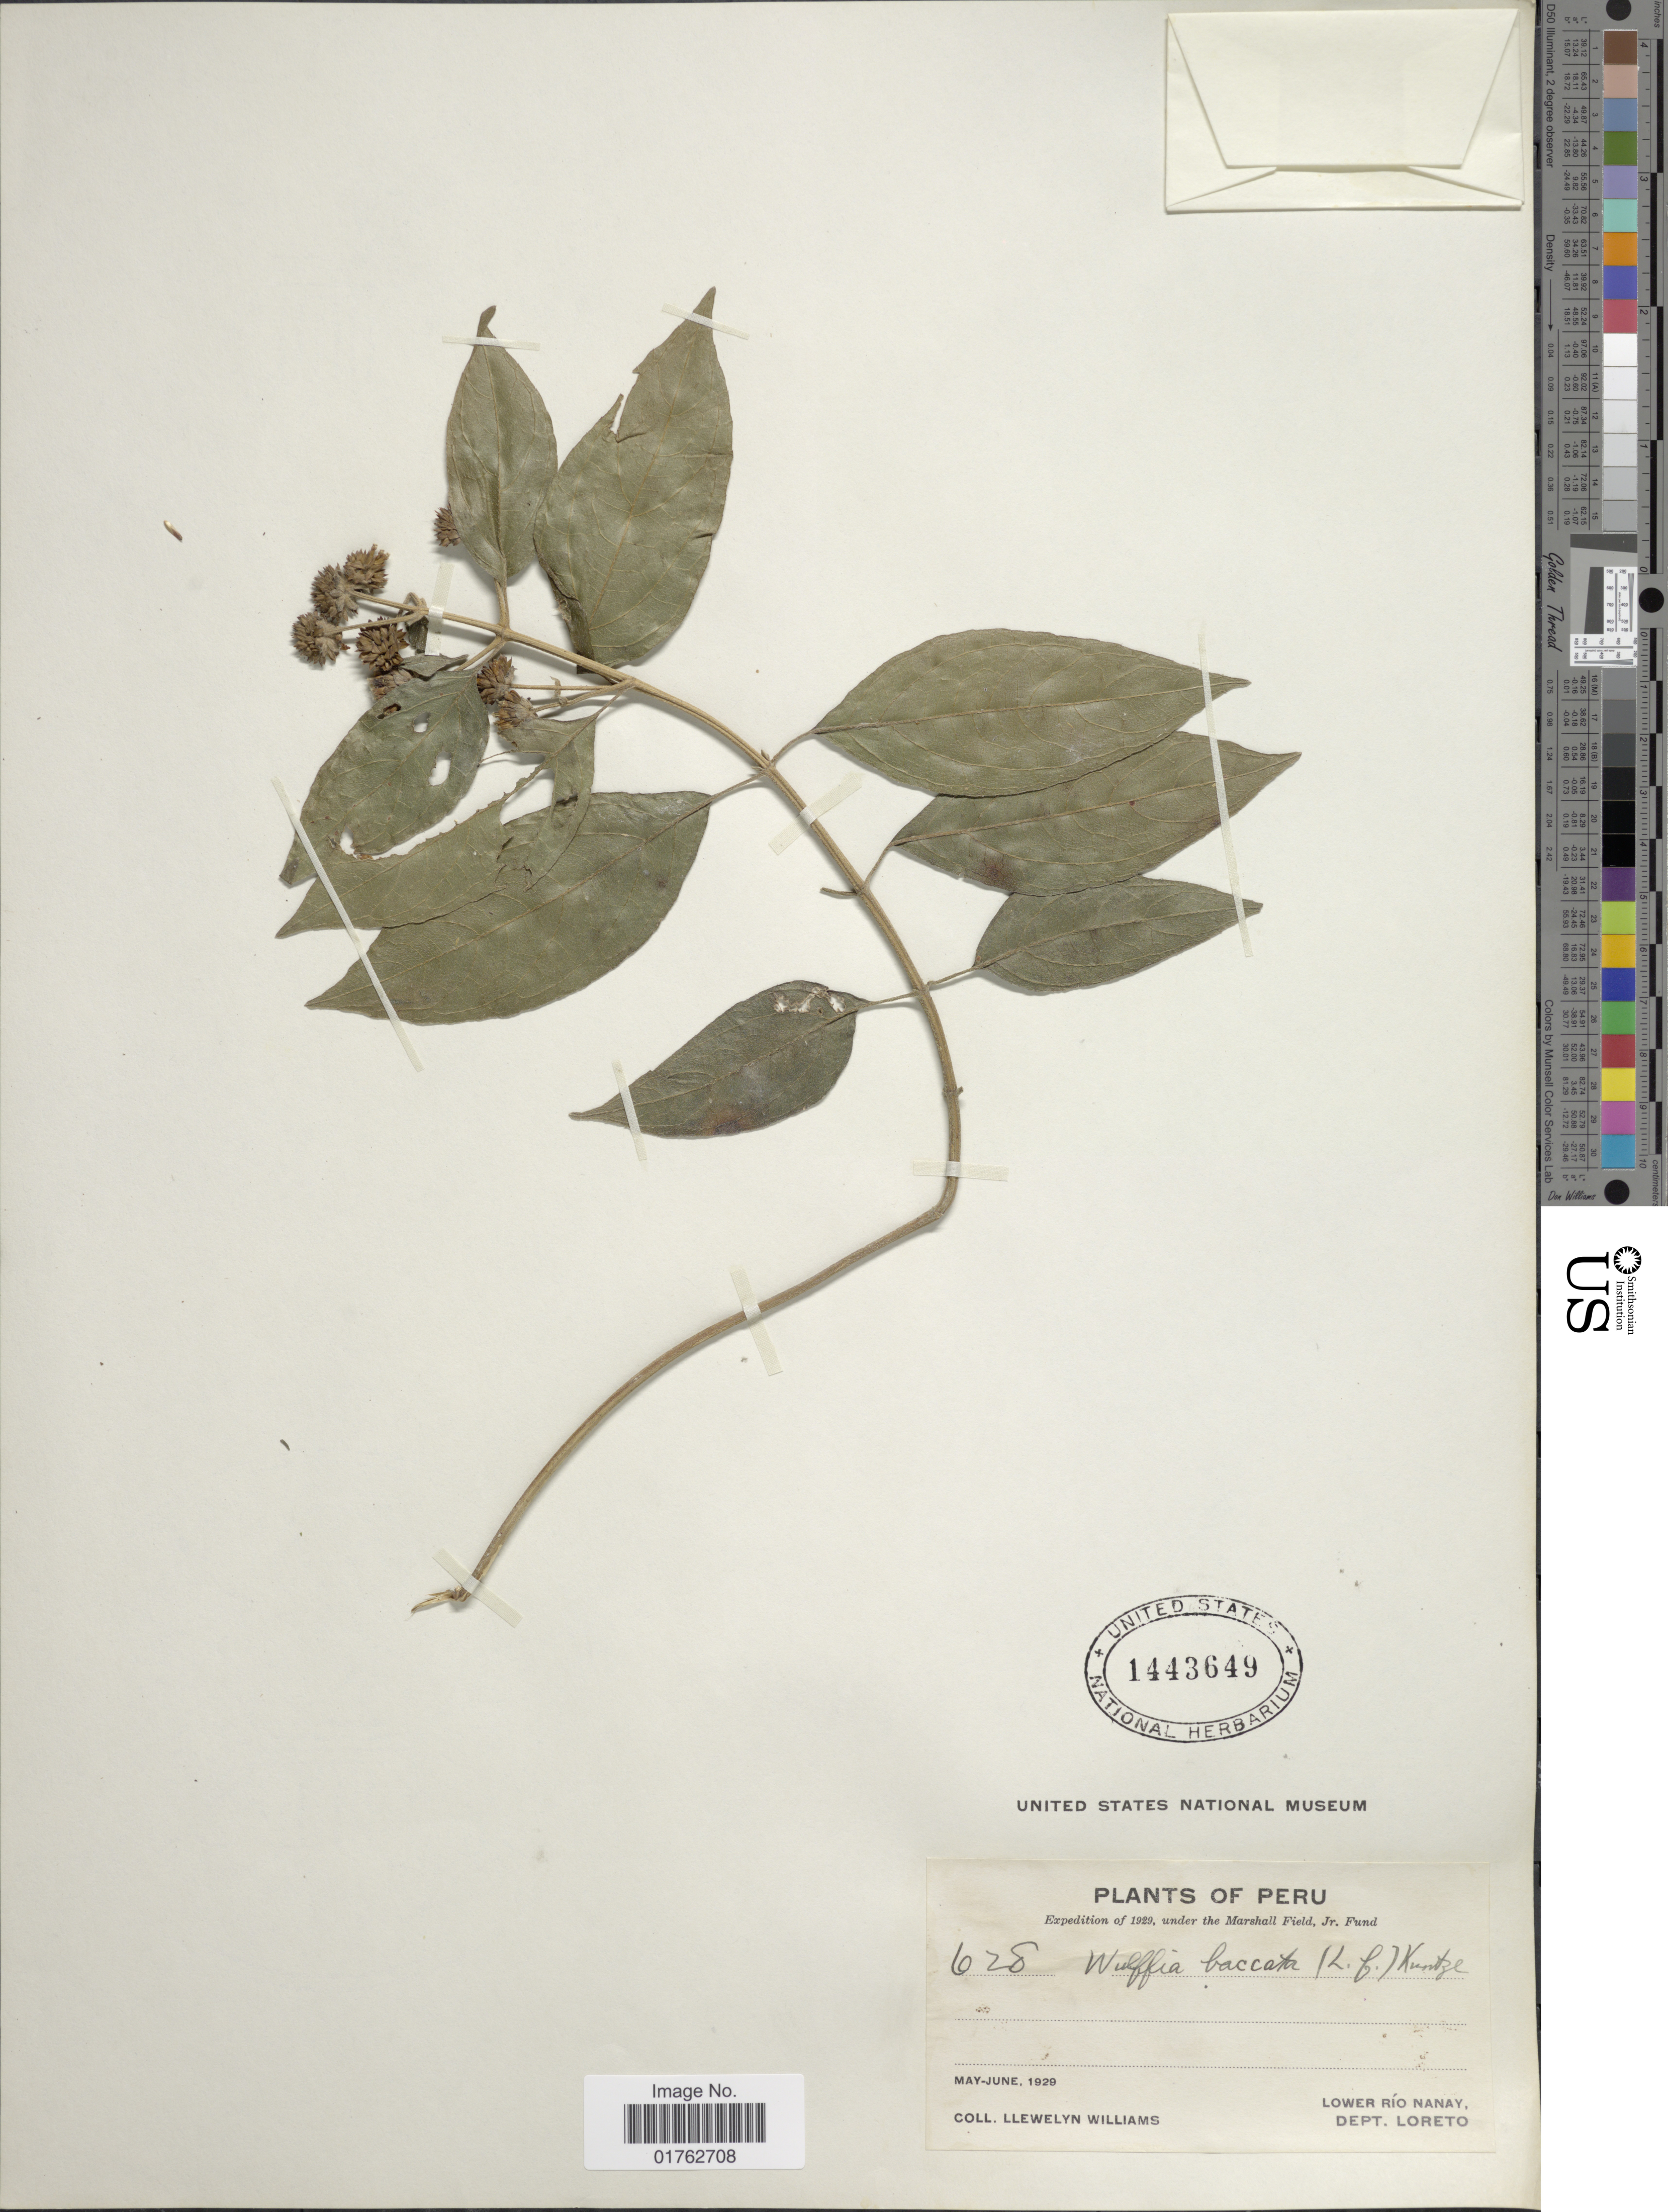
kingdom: Plantae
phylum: Tracheophyta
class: Magnoliopsida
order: Asterales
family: Asteraceae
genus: Wulffia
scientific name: Wulffia baccata var. baccata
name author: (L.) Kuntze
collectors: Ll. Williams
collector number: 628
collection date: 1929-05/1929-06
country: Peru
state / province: Loreto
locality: Lower Rio Nanay, Dept. Loreto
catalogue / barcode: US 1443649